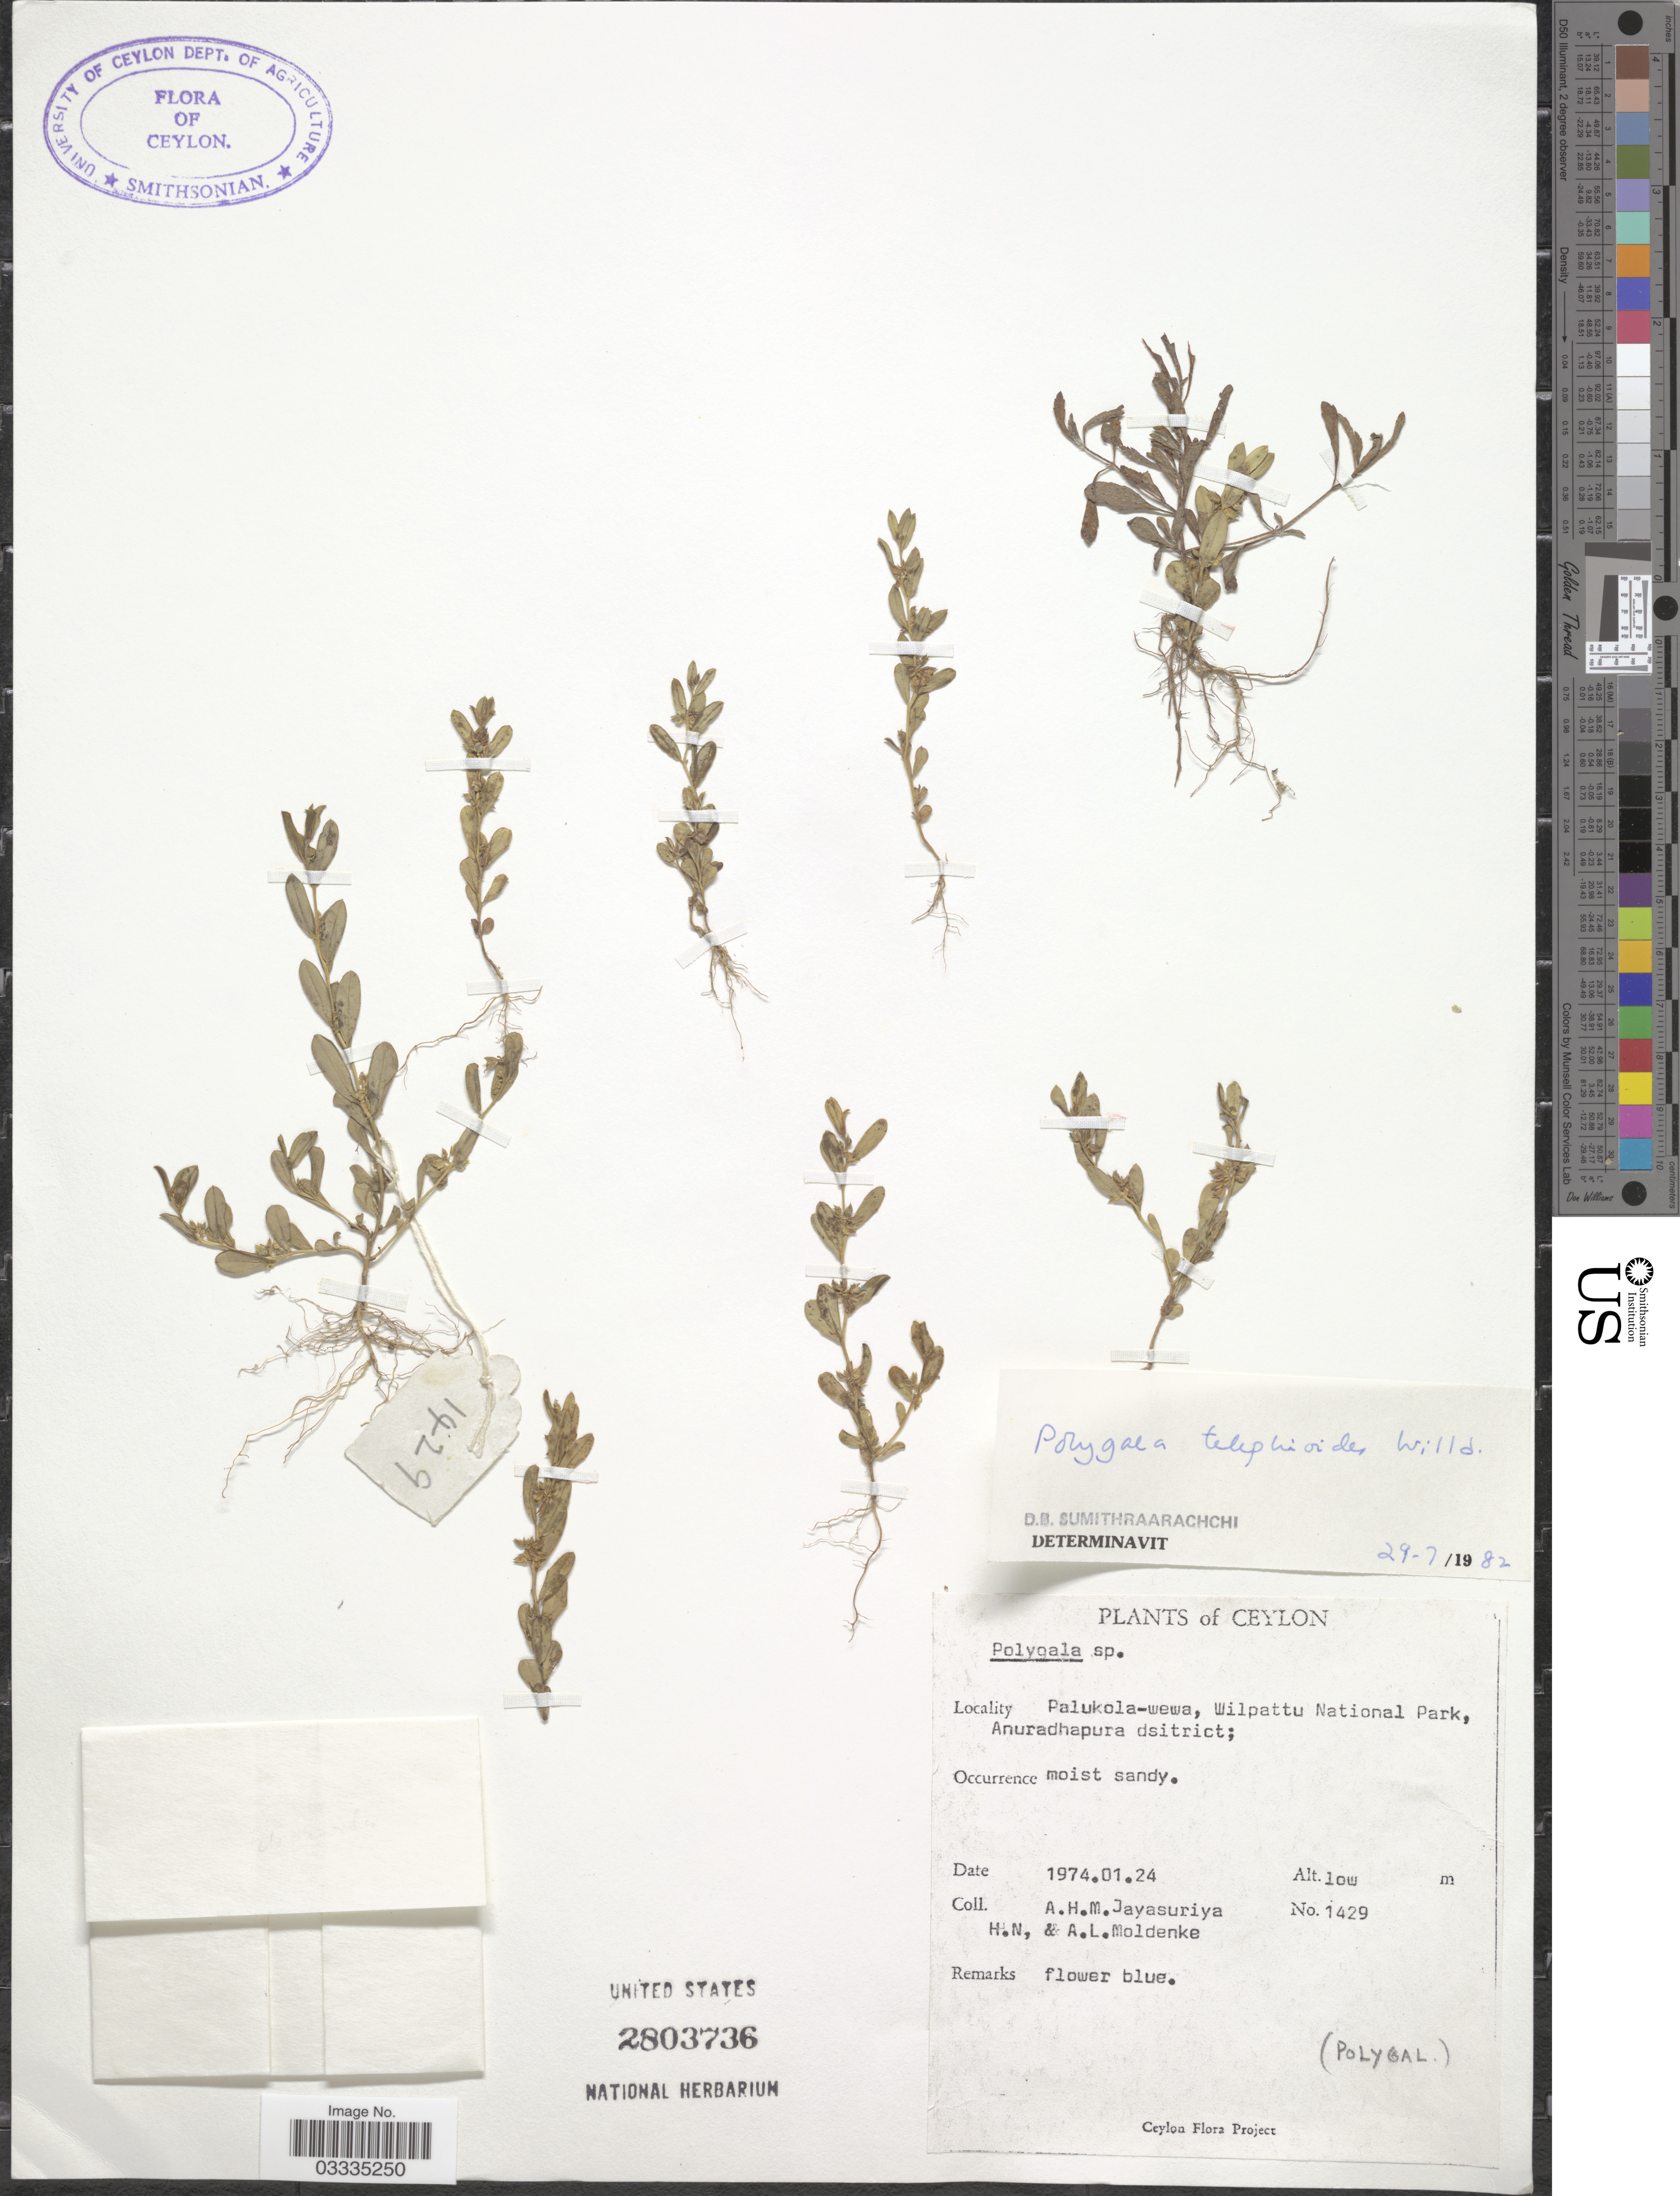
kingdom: Plantae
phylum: Tracheophyta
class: Magnoliopsida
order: Fabales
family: Polygalaceae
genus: Polygala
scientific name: Polygala telephioides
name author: Willd.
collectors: A. H. Jayasuriya, H. N. Moldenke & A. L. Moldenke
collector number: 1429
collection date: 1974-01-24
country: Sri Lanka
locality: Ceylon. Palukola-wewa, Wilpattu National Park, Anuradhapura district.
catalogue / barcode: US 2803736